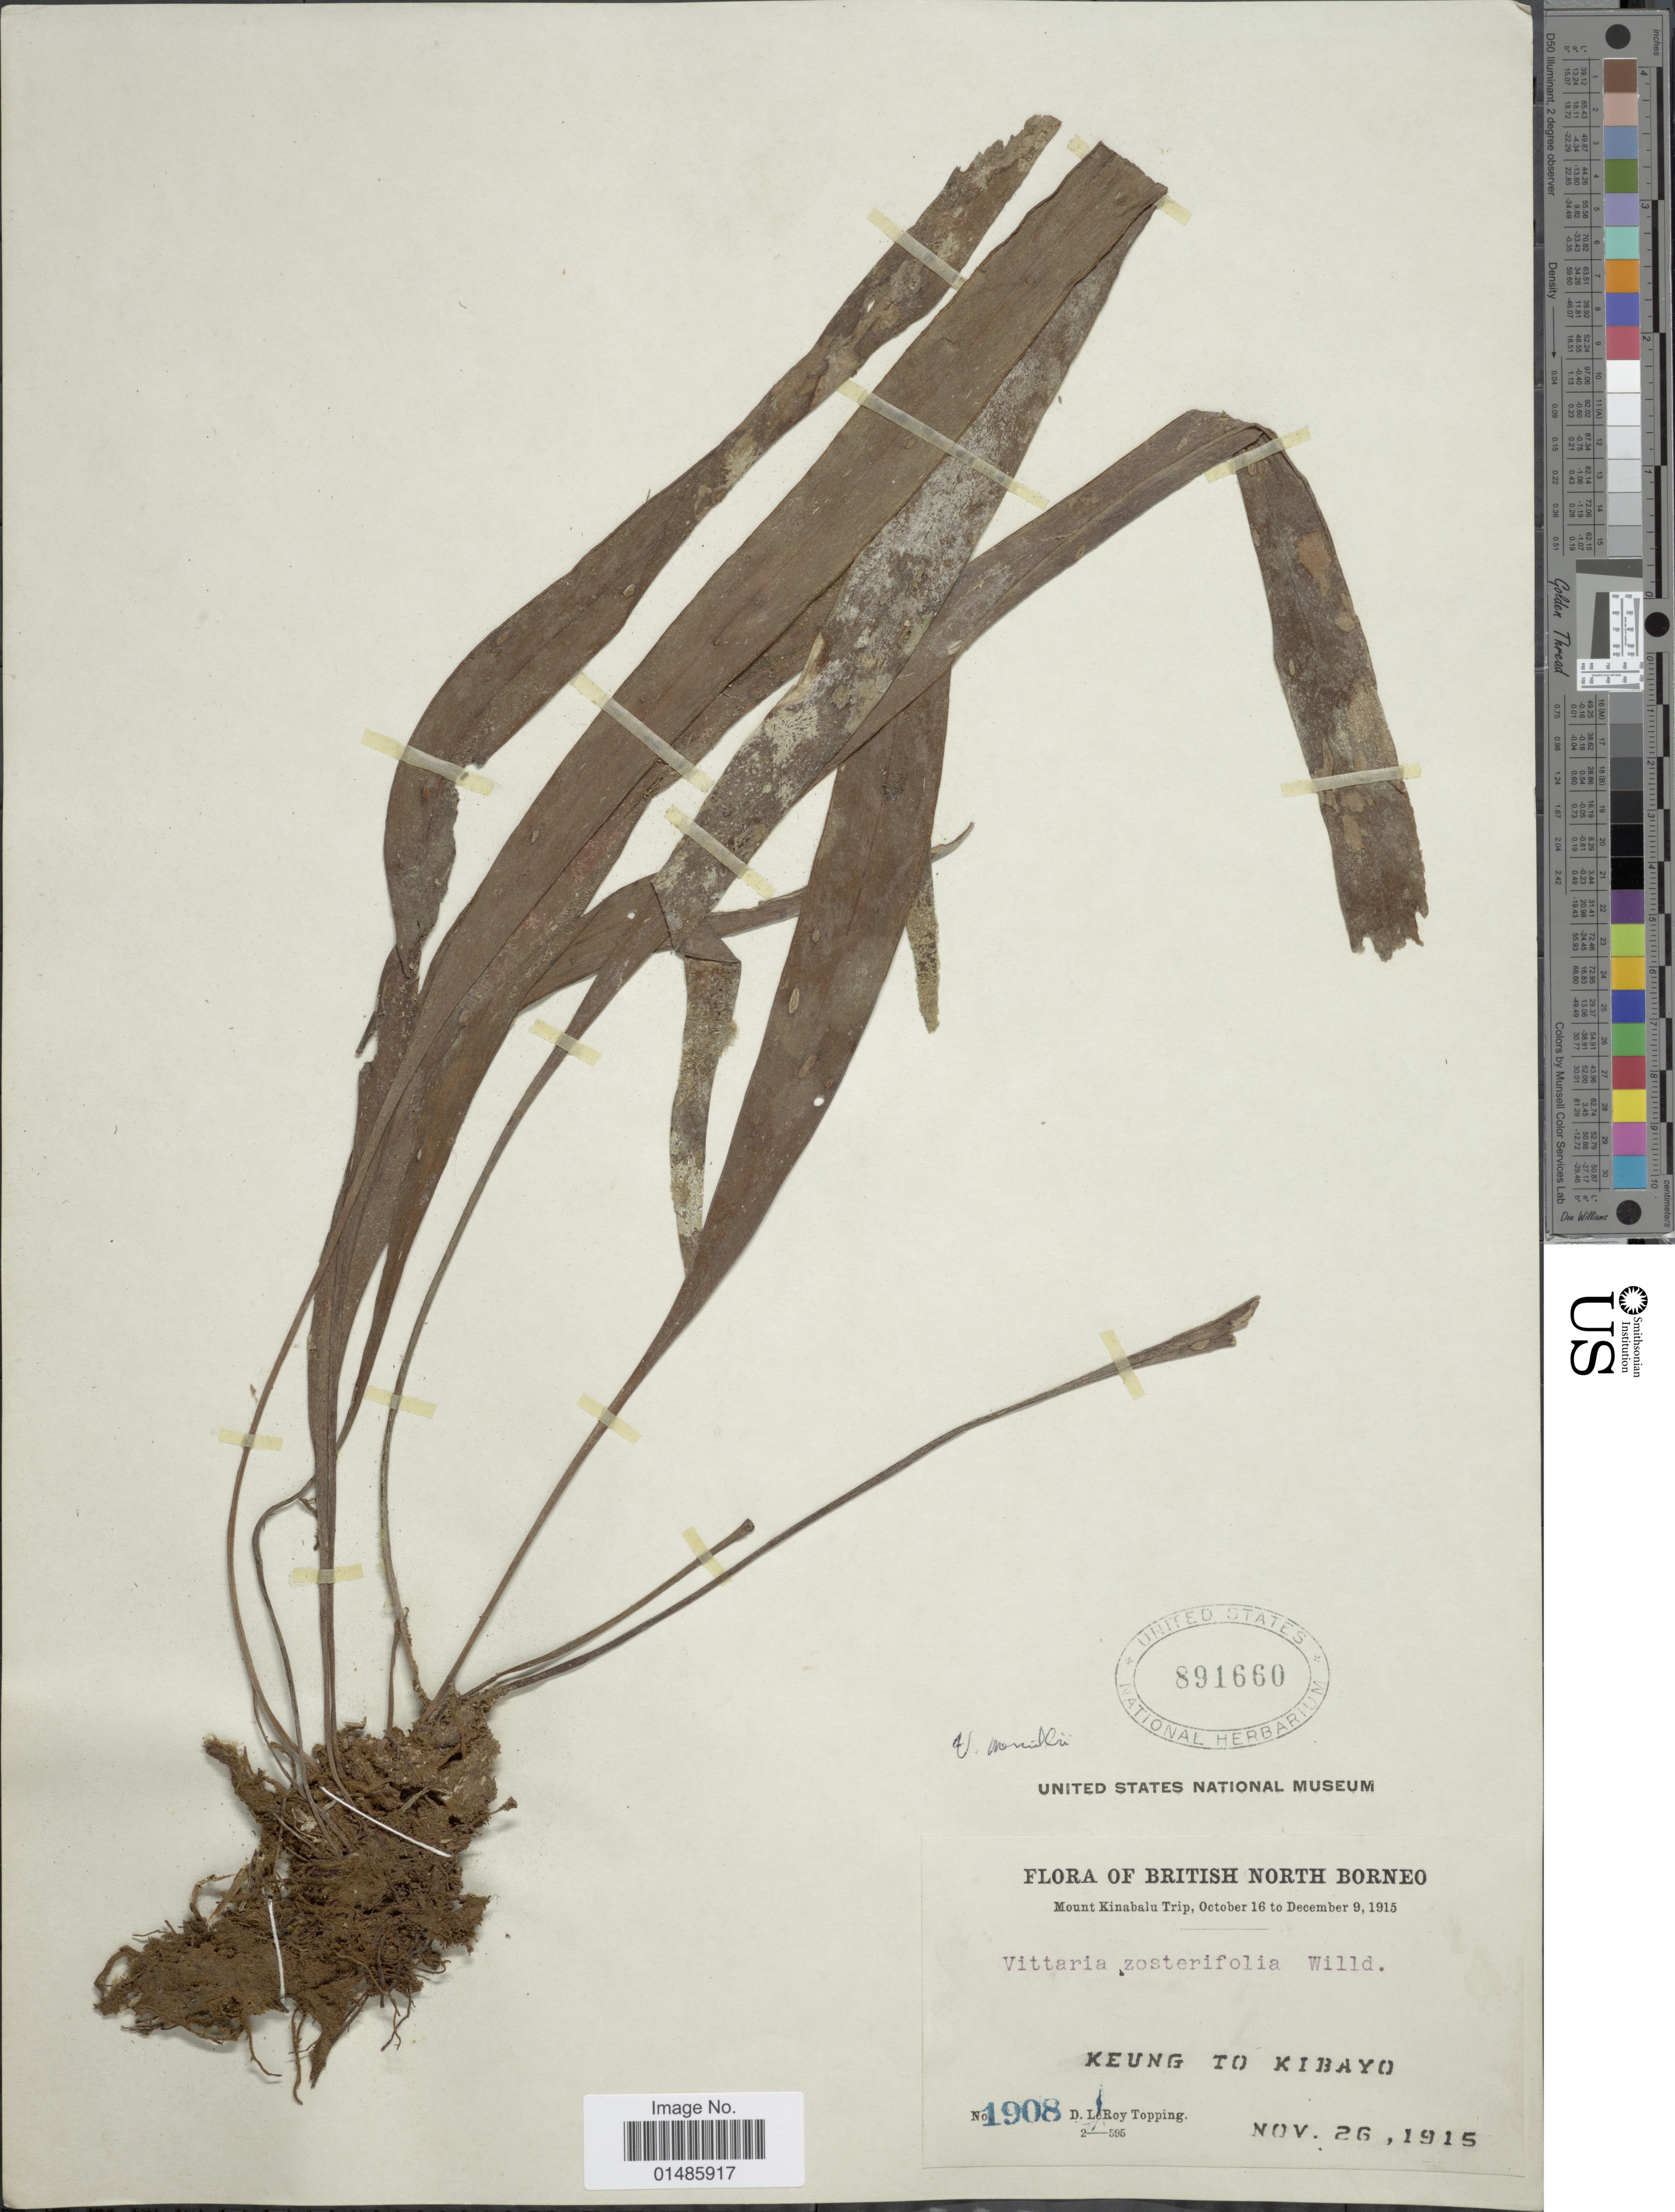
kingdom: Plantae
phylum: Tracheophyta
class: Polypodiopsida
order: Polypodiales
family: Pteridaceae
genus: Haplopteris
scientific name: Haplopteris elongata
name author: (Sw.) Crane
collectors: D. L. Topping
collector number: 1908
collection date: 1915-11-26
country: Malaysia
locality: British North Borneo. Keung to Kibayo.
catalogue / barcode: US 891660